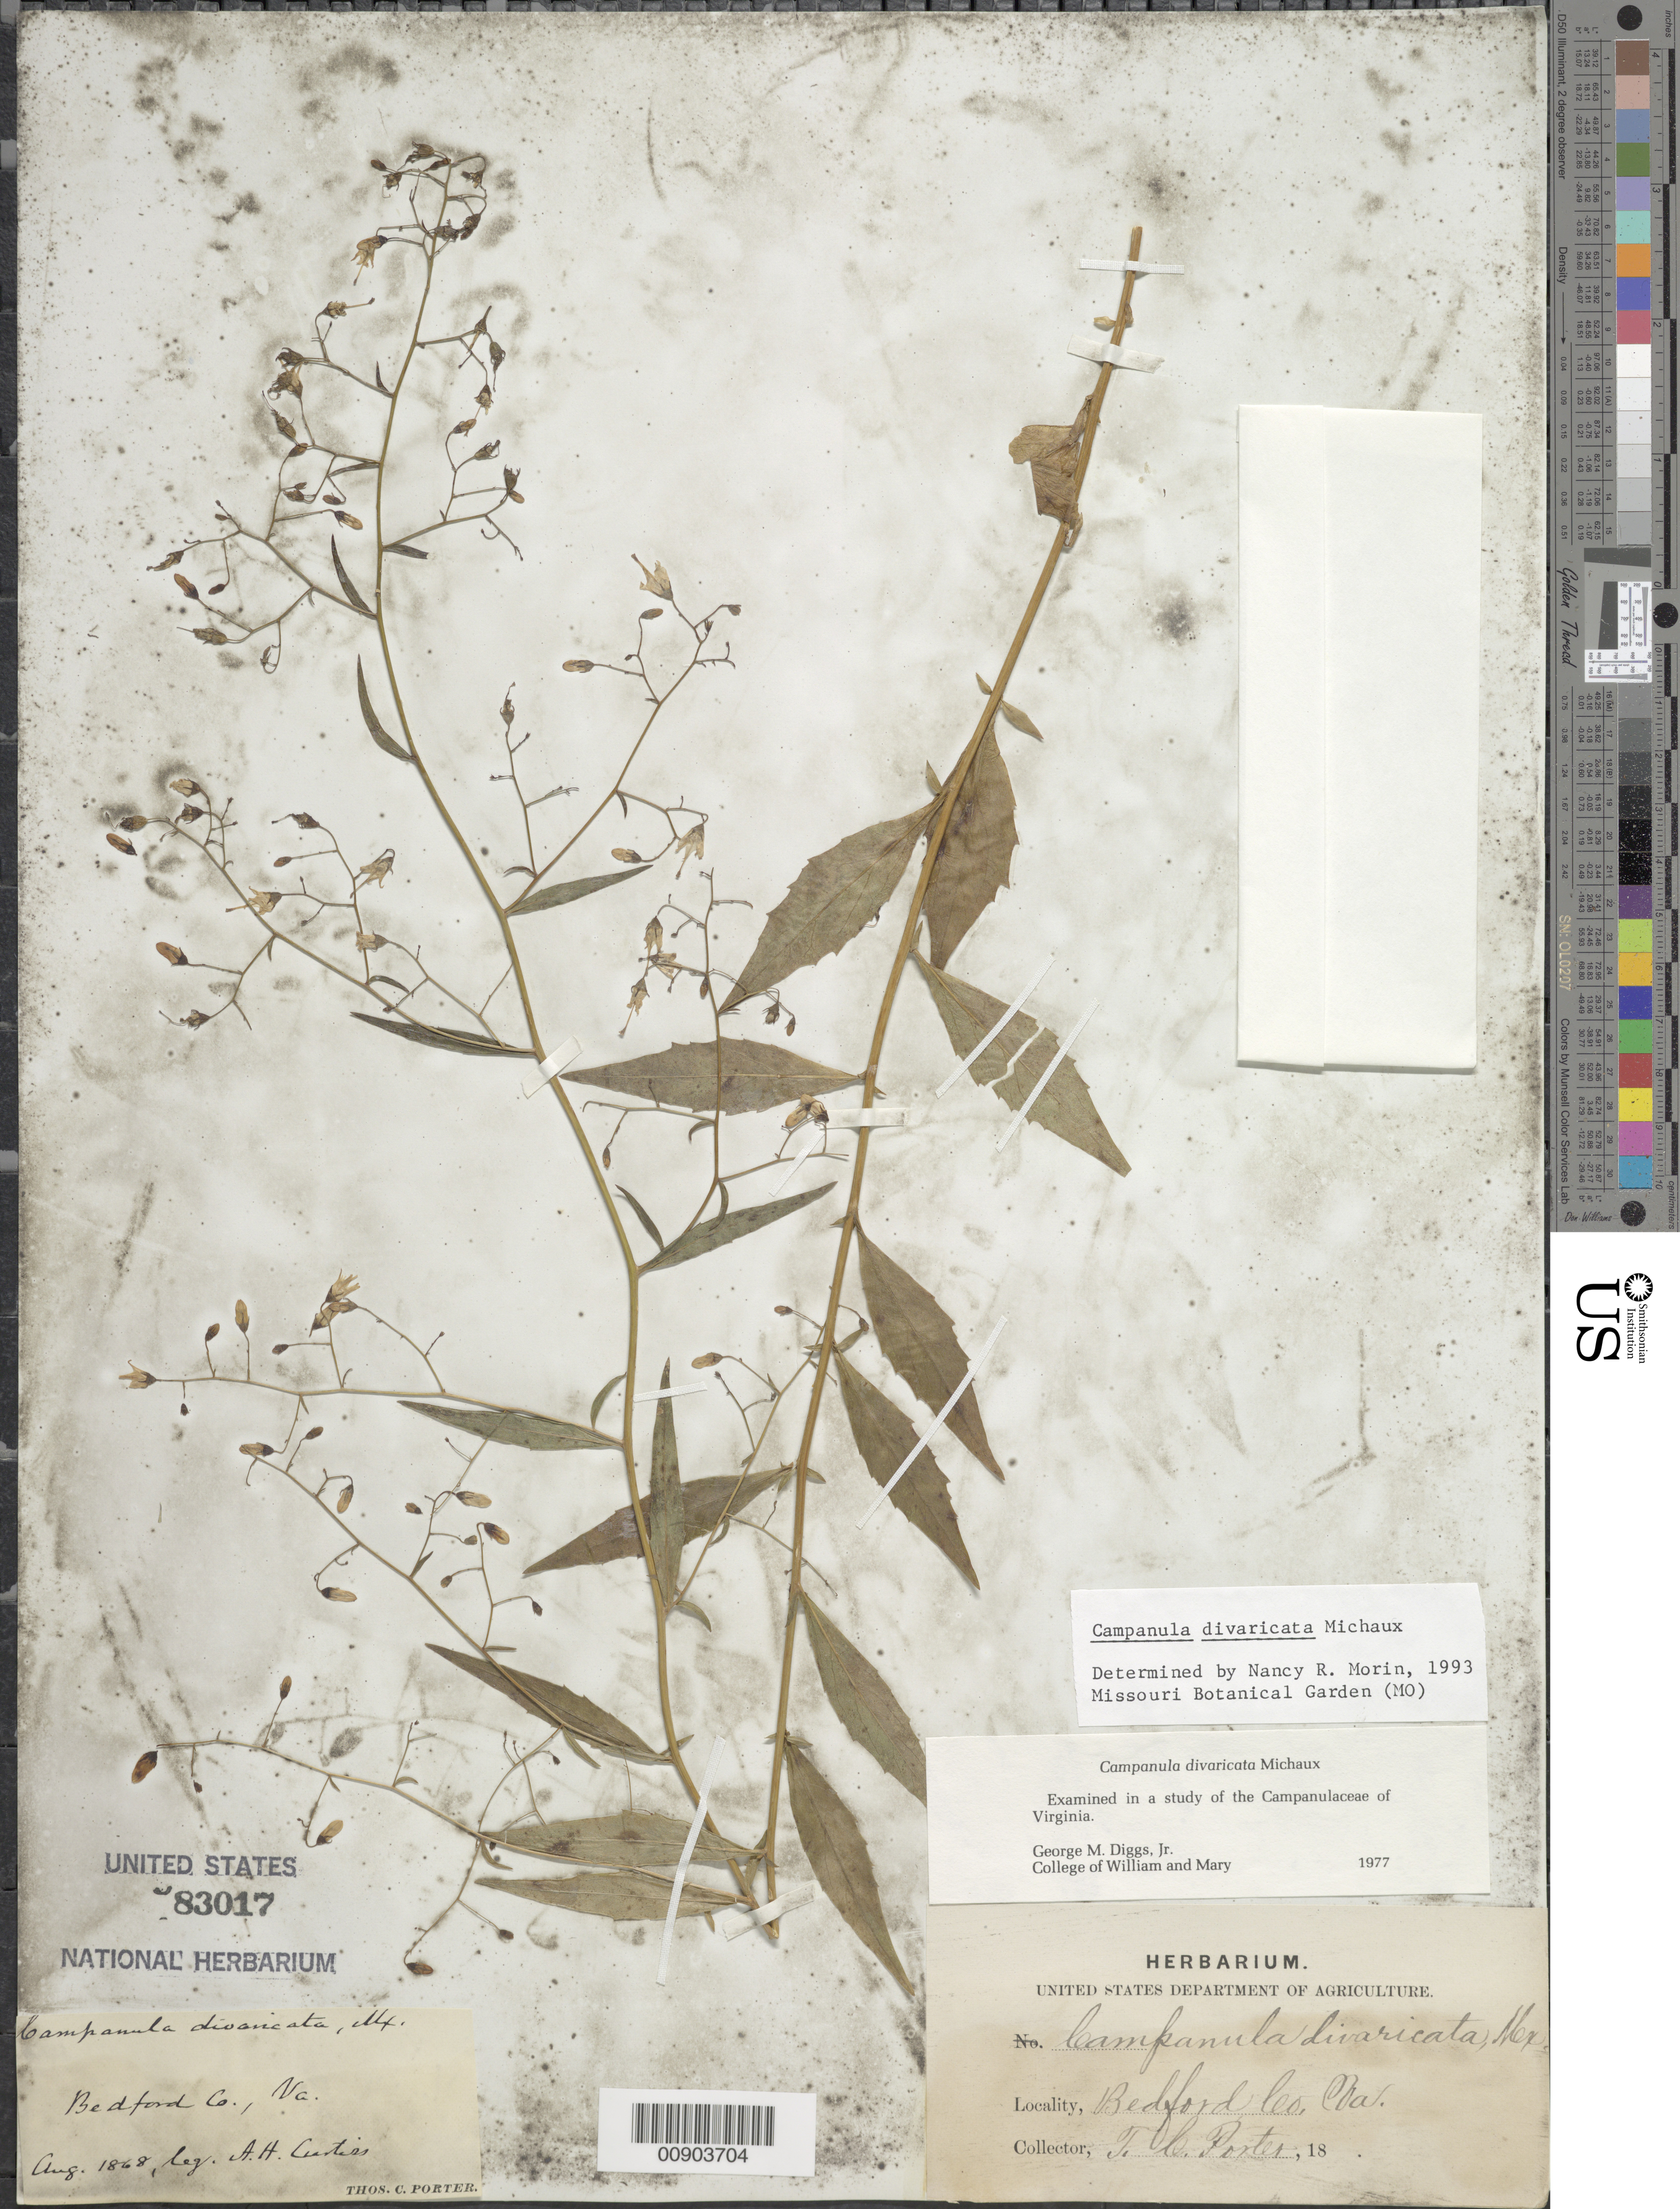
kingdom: Plantae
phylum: Tracheophyta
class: Magnoliopsida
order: Asterales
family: Campanulaceae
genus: Campanula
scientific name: Campanula divaricata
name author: Michx.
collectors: T. C. Porter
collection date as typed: Aug 1868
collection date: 1868-08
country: United States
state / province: Virginia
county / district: Bedford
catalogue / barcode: US 83017